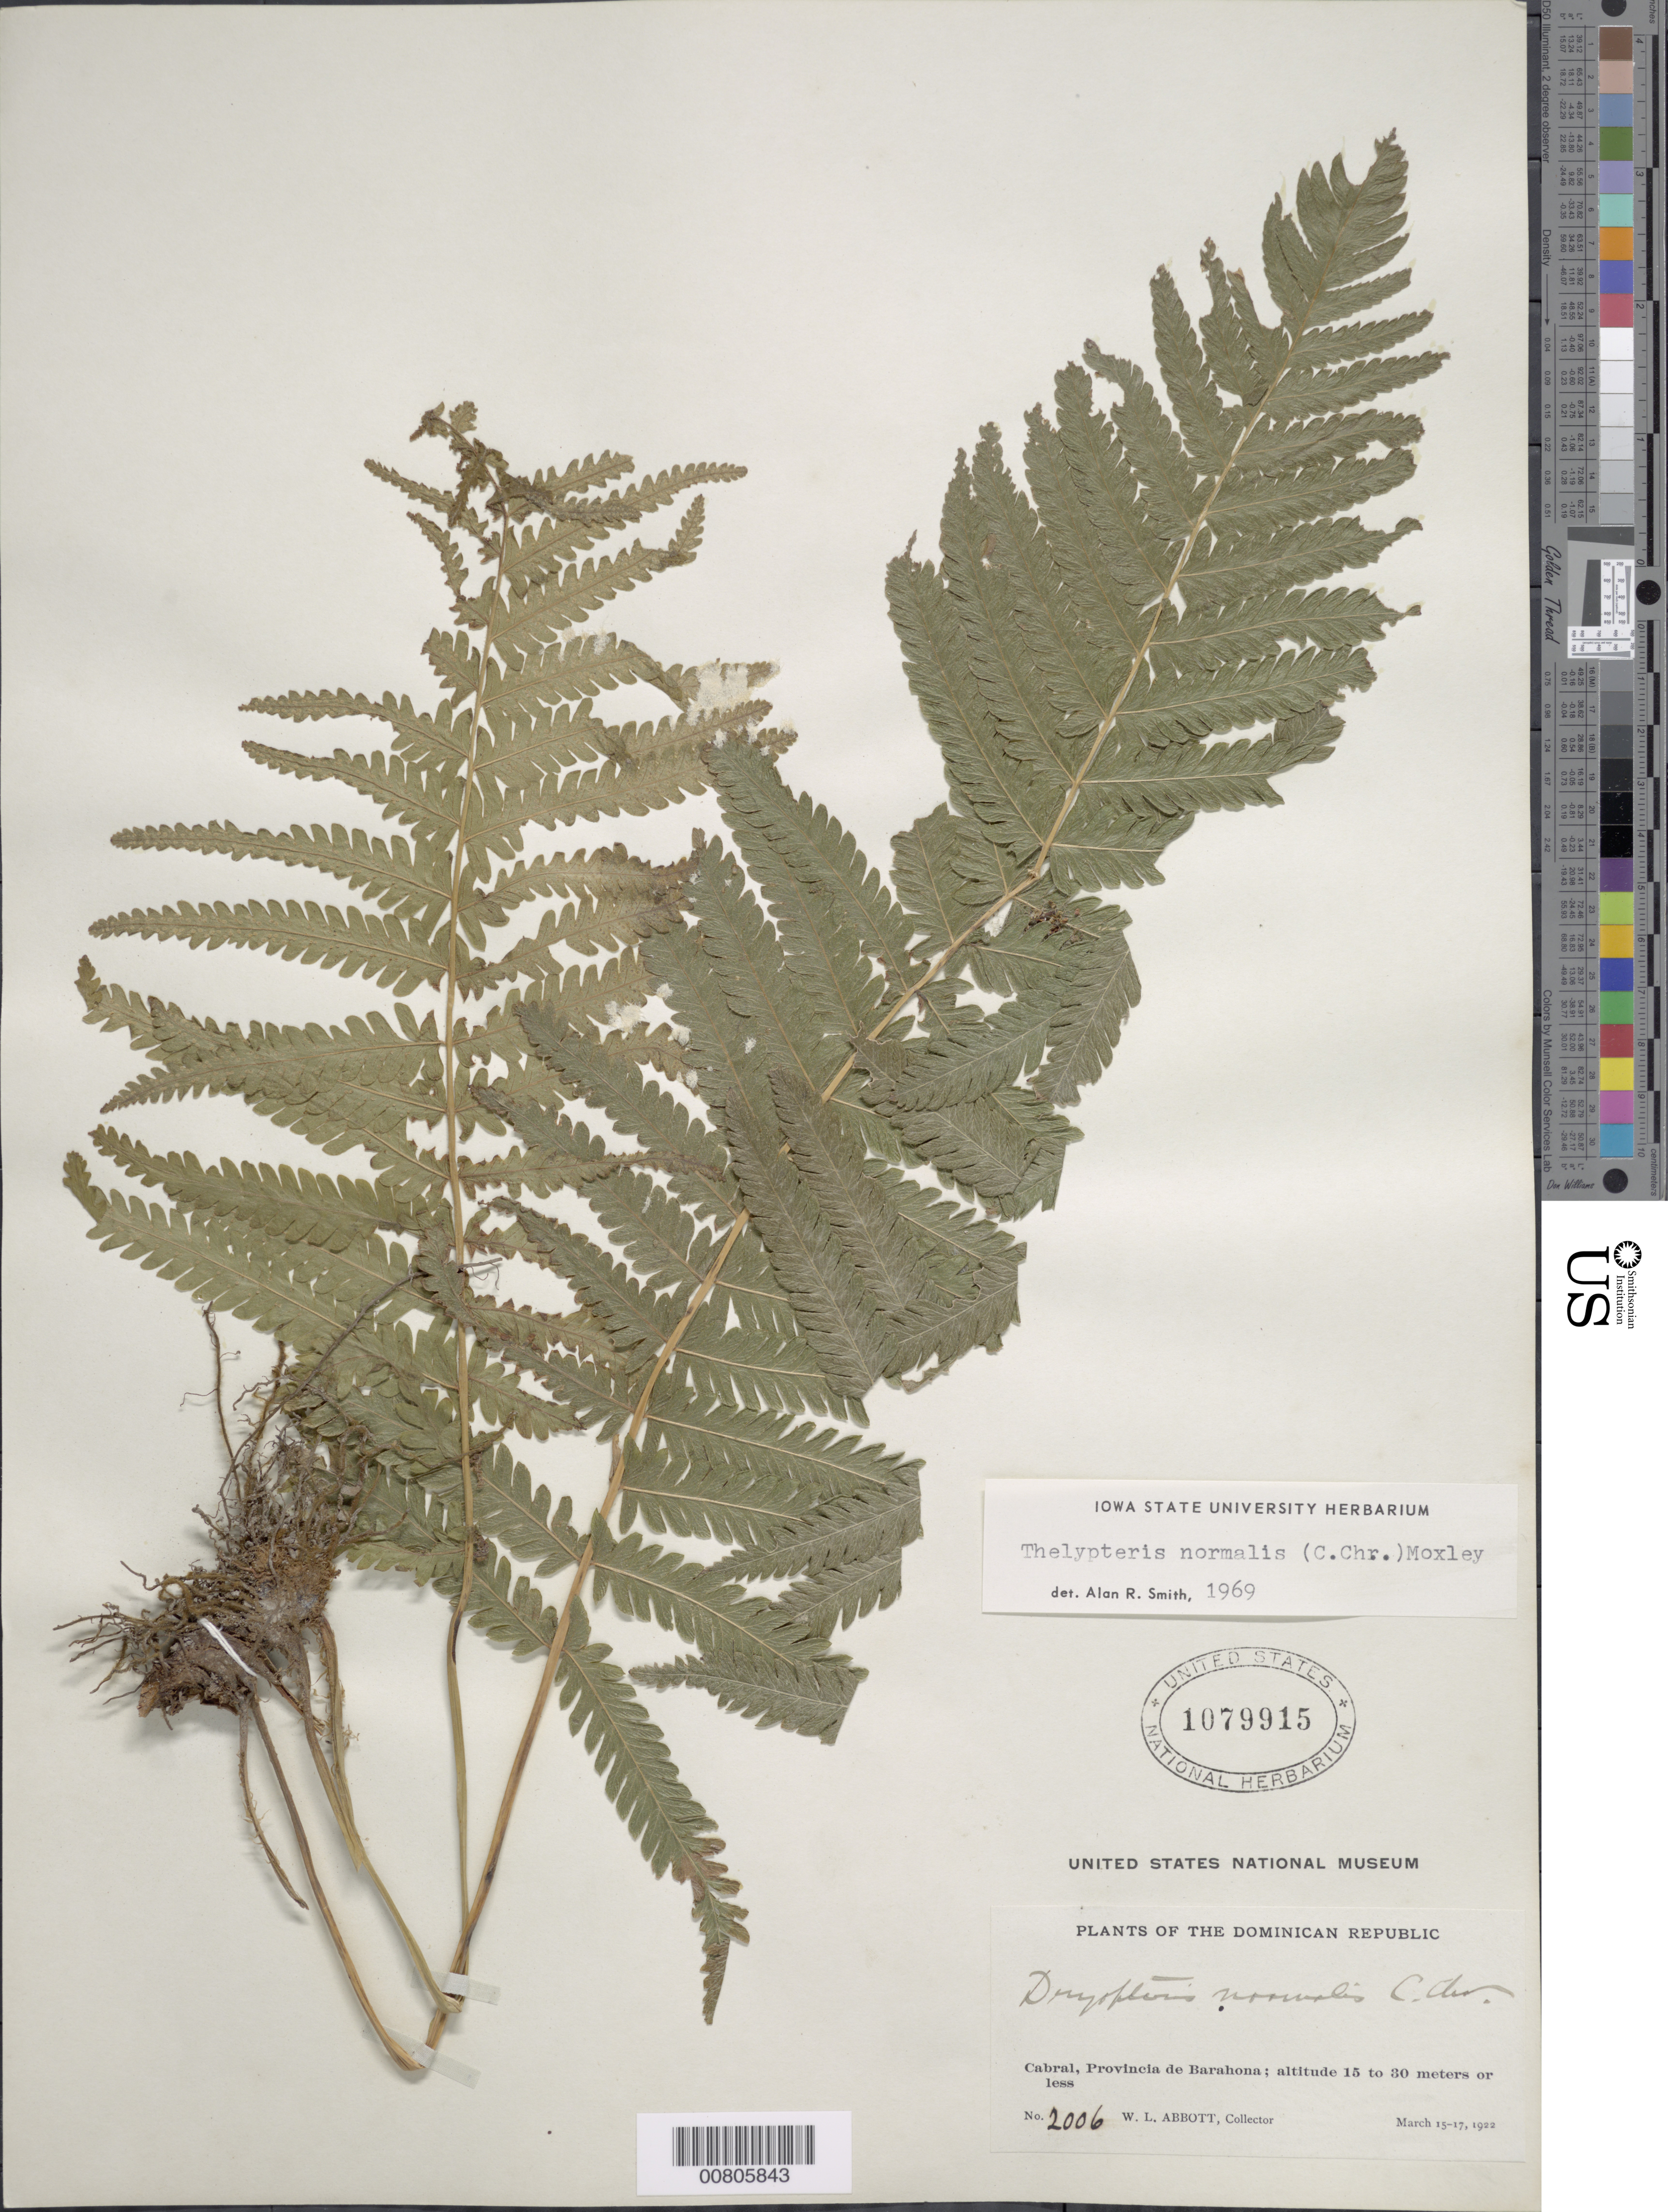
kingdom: Plantae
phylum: Tracheophyta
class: Polypodiopsida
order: Polypodiales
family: Thelypteridaceae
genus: Christella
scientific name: Christella kunthii comb. ined.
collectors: W. L. Abbott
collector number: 2006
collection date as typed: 15 Mar 1922 to 17 Mar 1922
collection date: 1922-03-15/1922-03-17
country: Dominican Republic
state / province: Barahona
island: Hispaniola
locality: Cabral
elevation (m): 15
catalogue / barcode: US 1079915